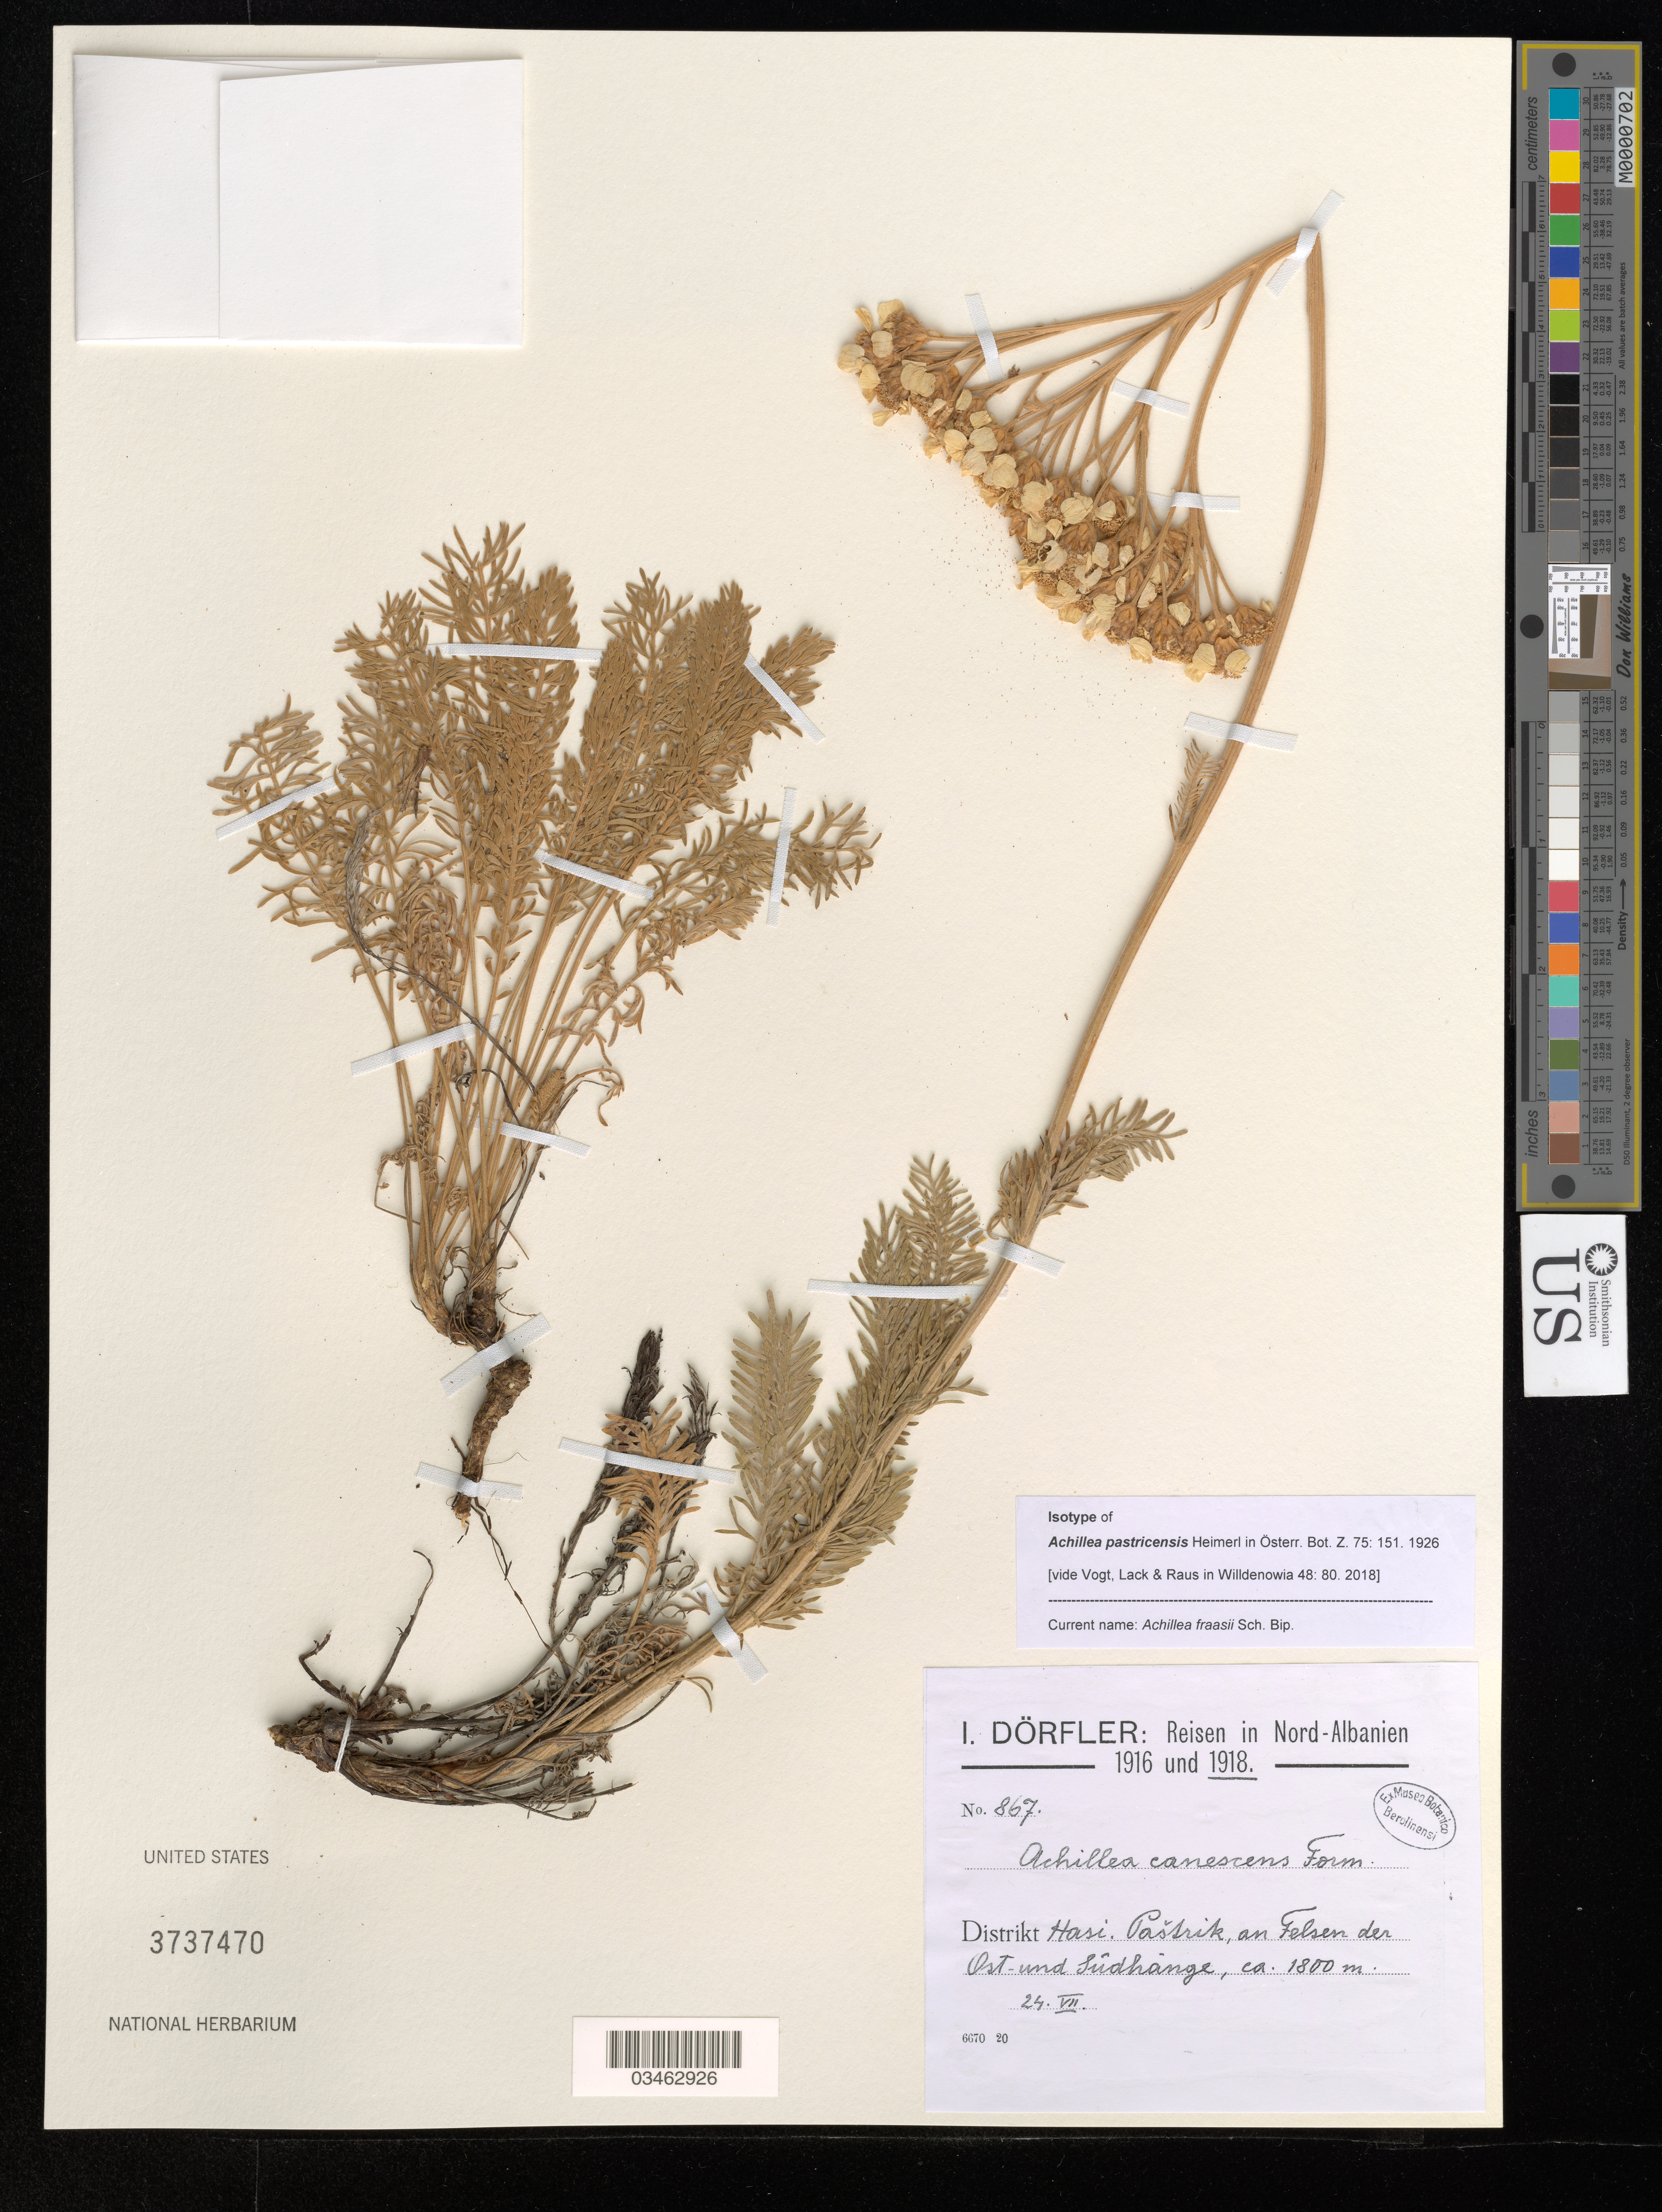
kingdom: Plantae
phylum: Tracheophyta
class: Magnoliopsida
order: Asterales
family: Asteraceae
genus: Achillea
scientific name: Achillea pastricensis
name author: Heimerl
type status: Isotype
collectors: I. Dörfler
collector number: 867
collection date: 1918-07-24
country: Albania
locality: Nord-Albanien. Distrikt Hasi. Paštrik.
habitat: an Felsen der Ost-und Sudhange.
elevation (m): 1800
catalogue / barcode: US 3737470